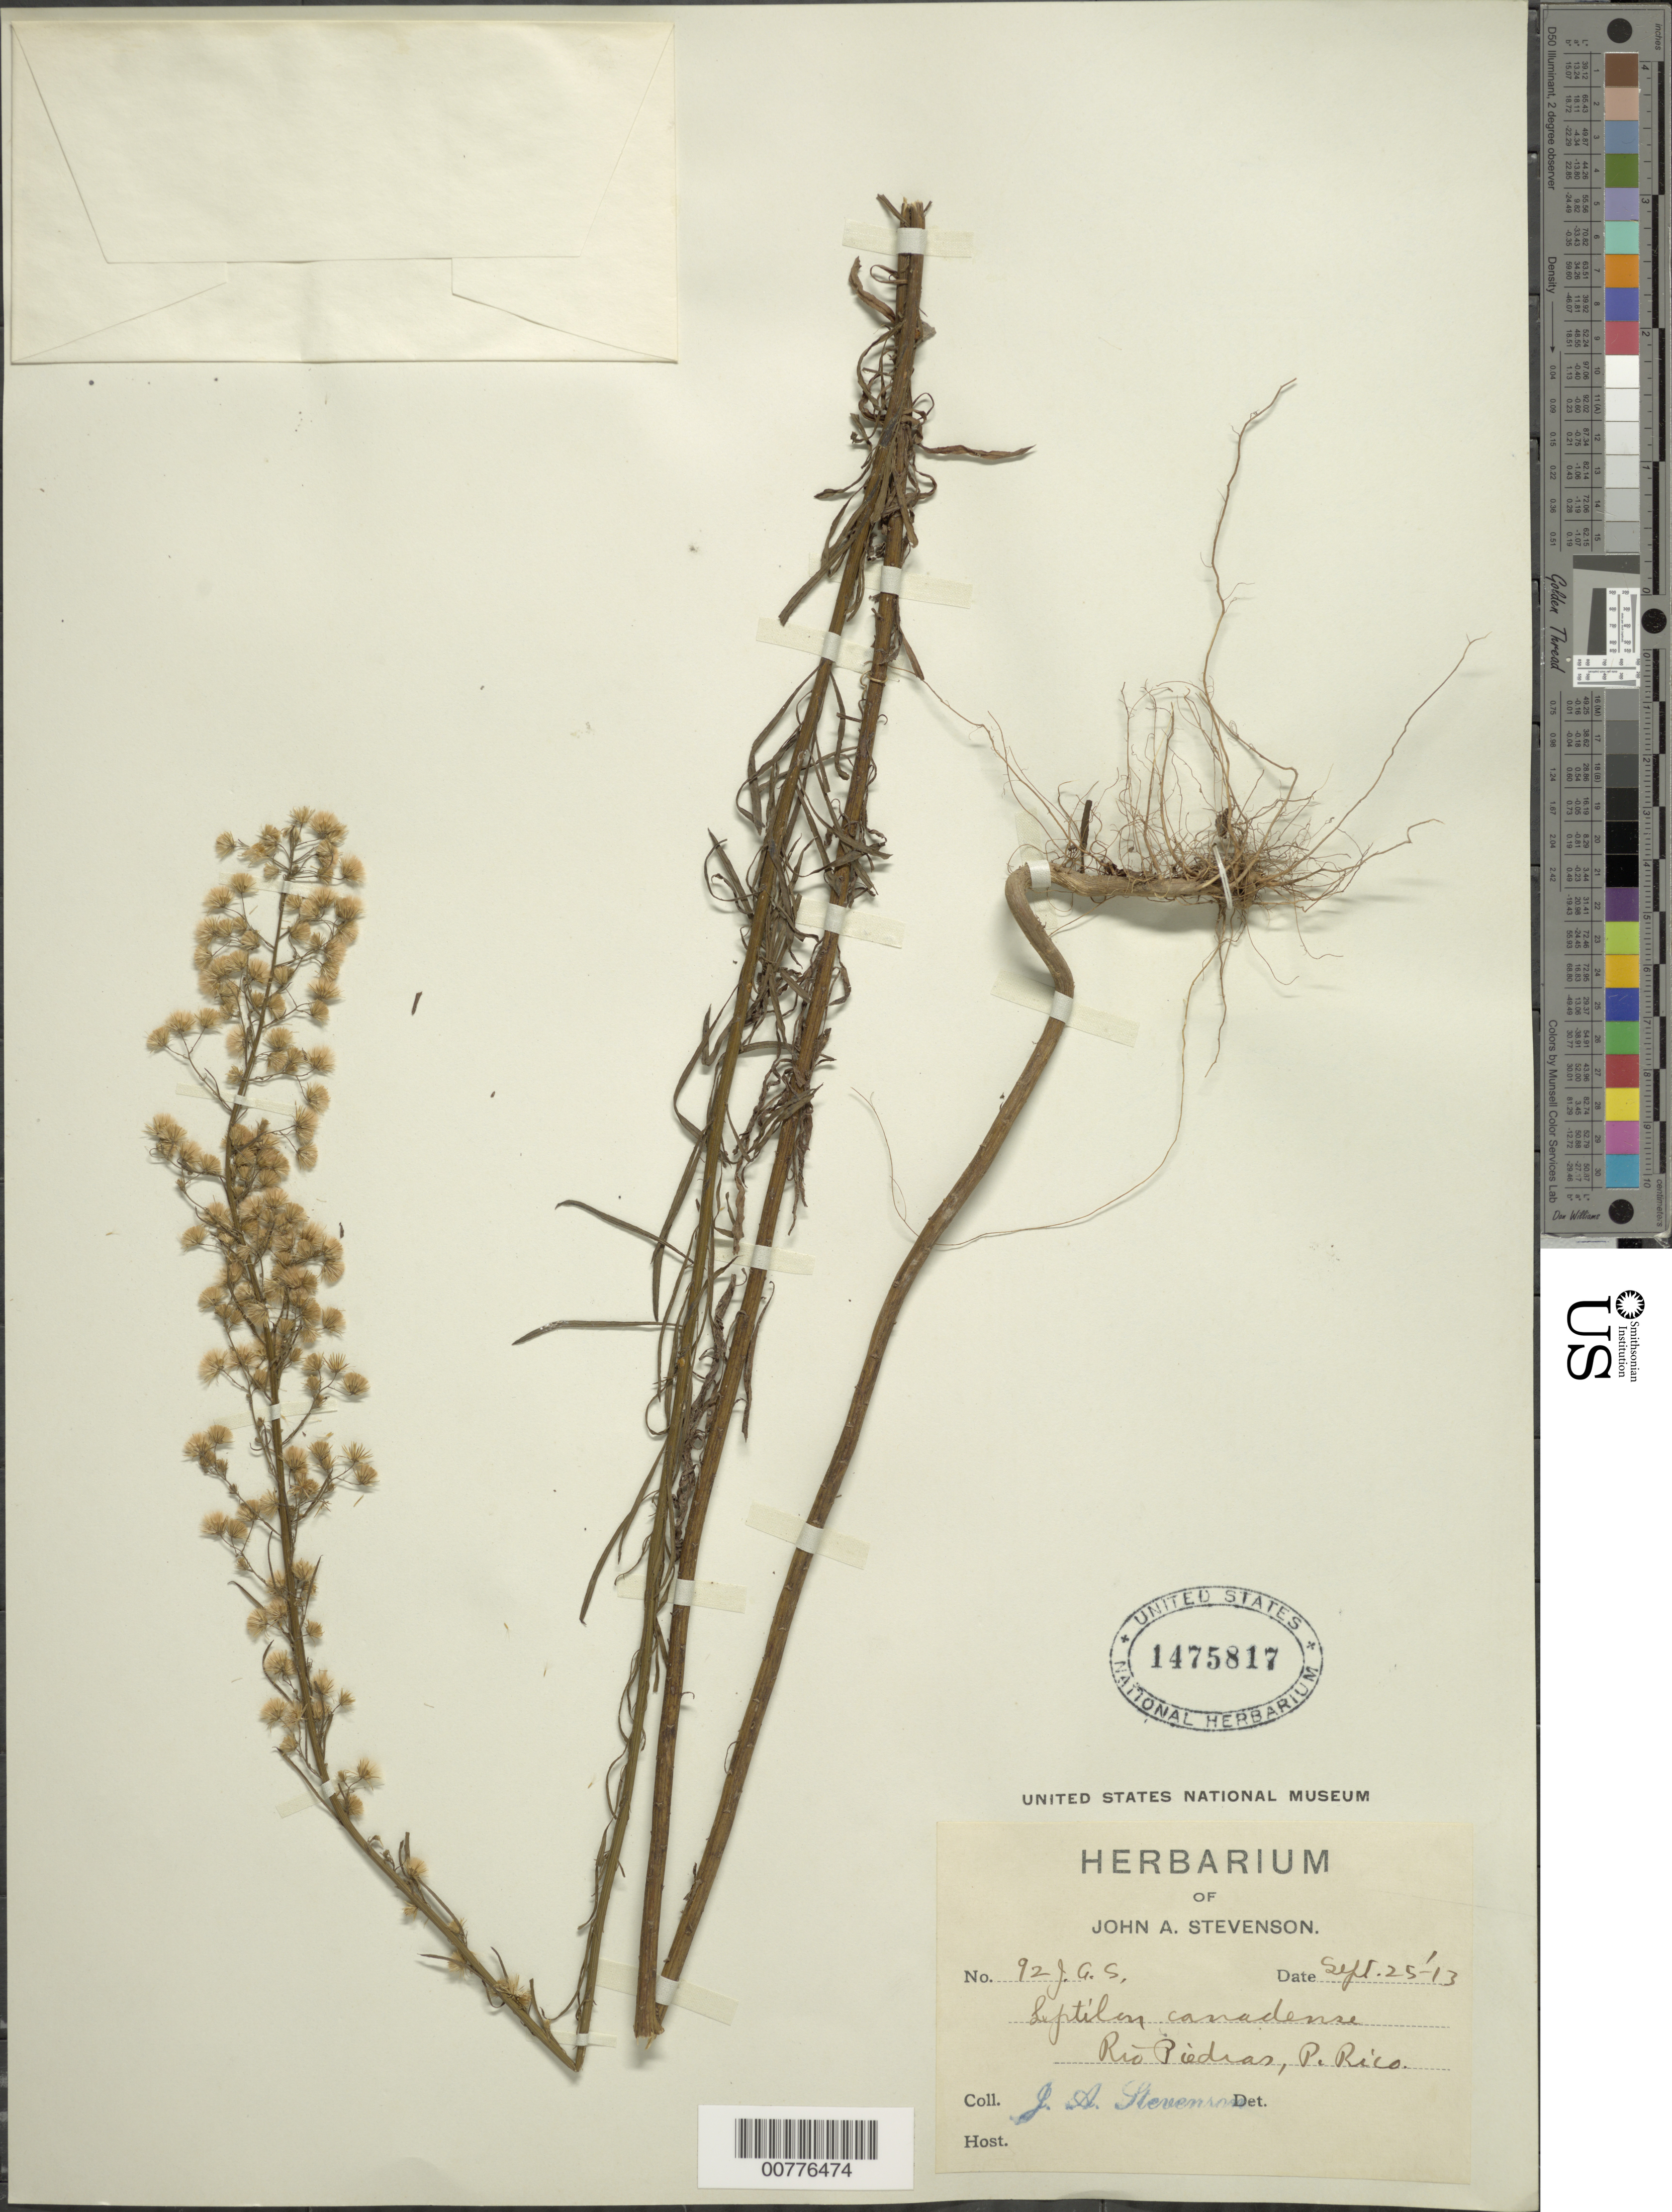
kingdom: Plantae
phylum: Tracheophyta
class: Magnoliopsida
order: Asterales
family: Asteraceae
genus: Conyza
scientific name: Conyza canadensis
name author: (L.) Cronq.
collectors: J. Stevenson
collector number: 92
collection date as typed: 25 Sep 1913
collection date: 1913-09-25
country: Puerto Rico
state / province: San Juan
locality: Río Piedras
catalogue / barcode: US 1475817